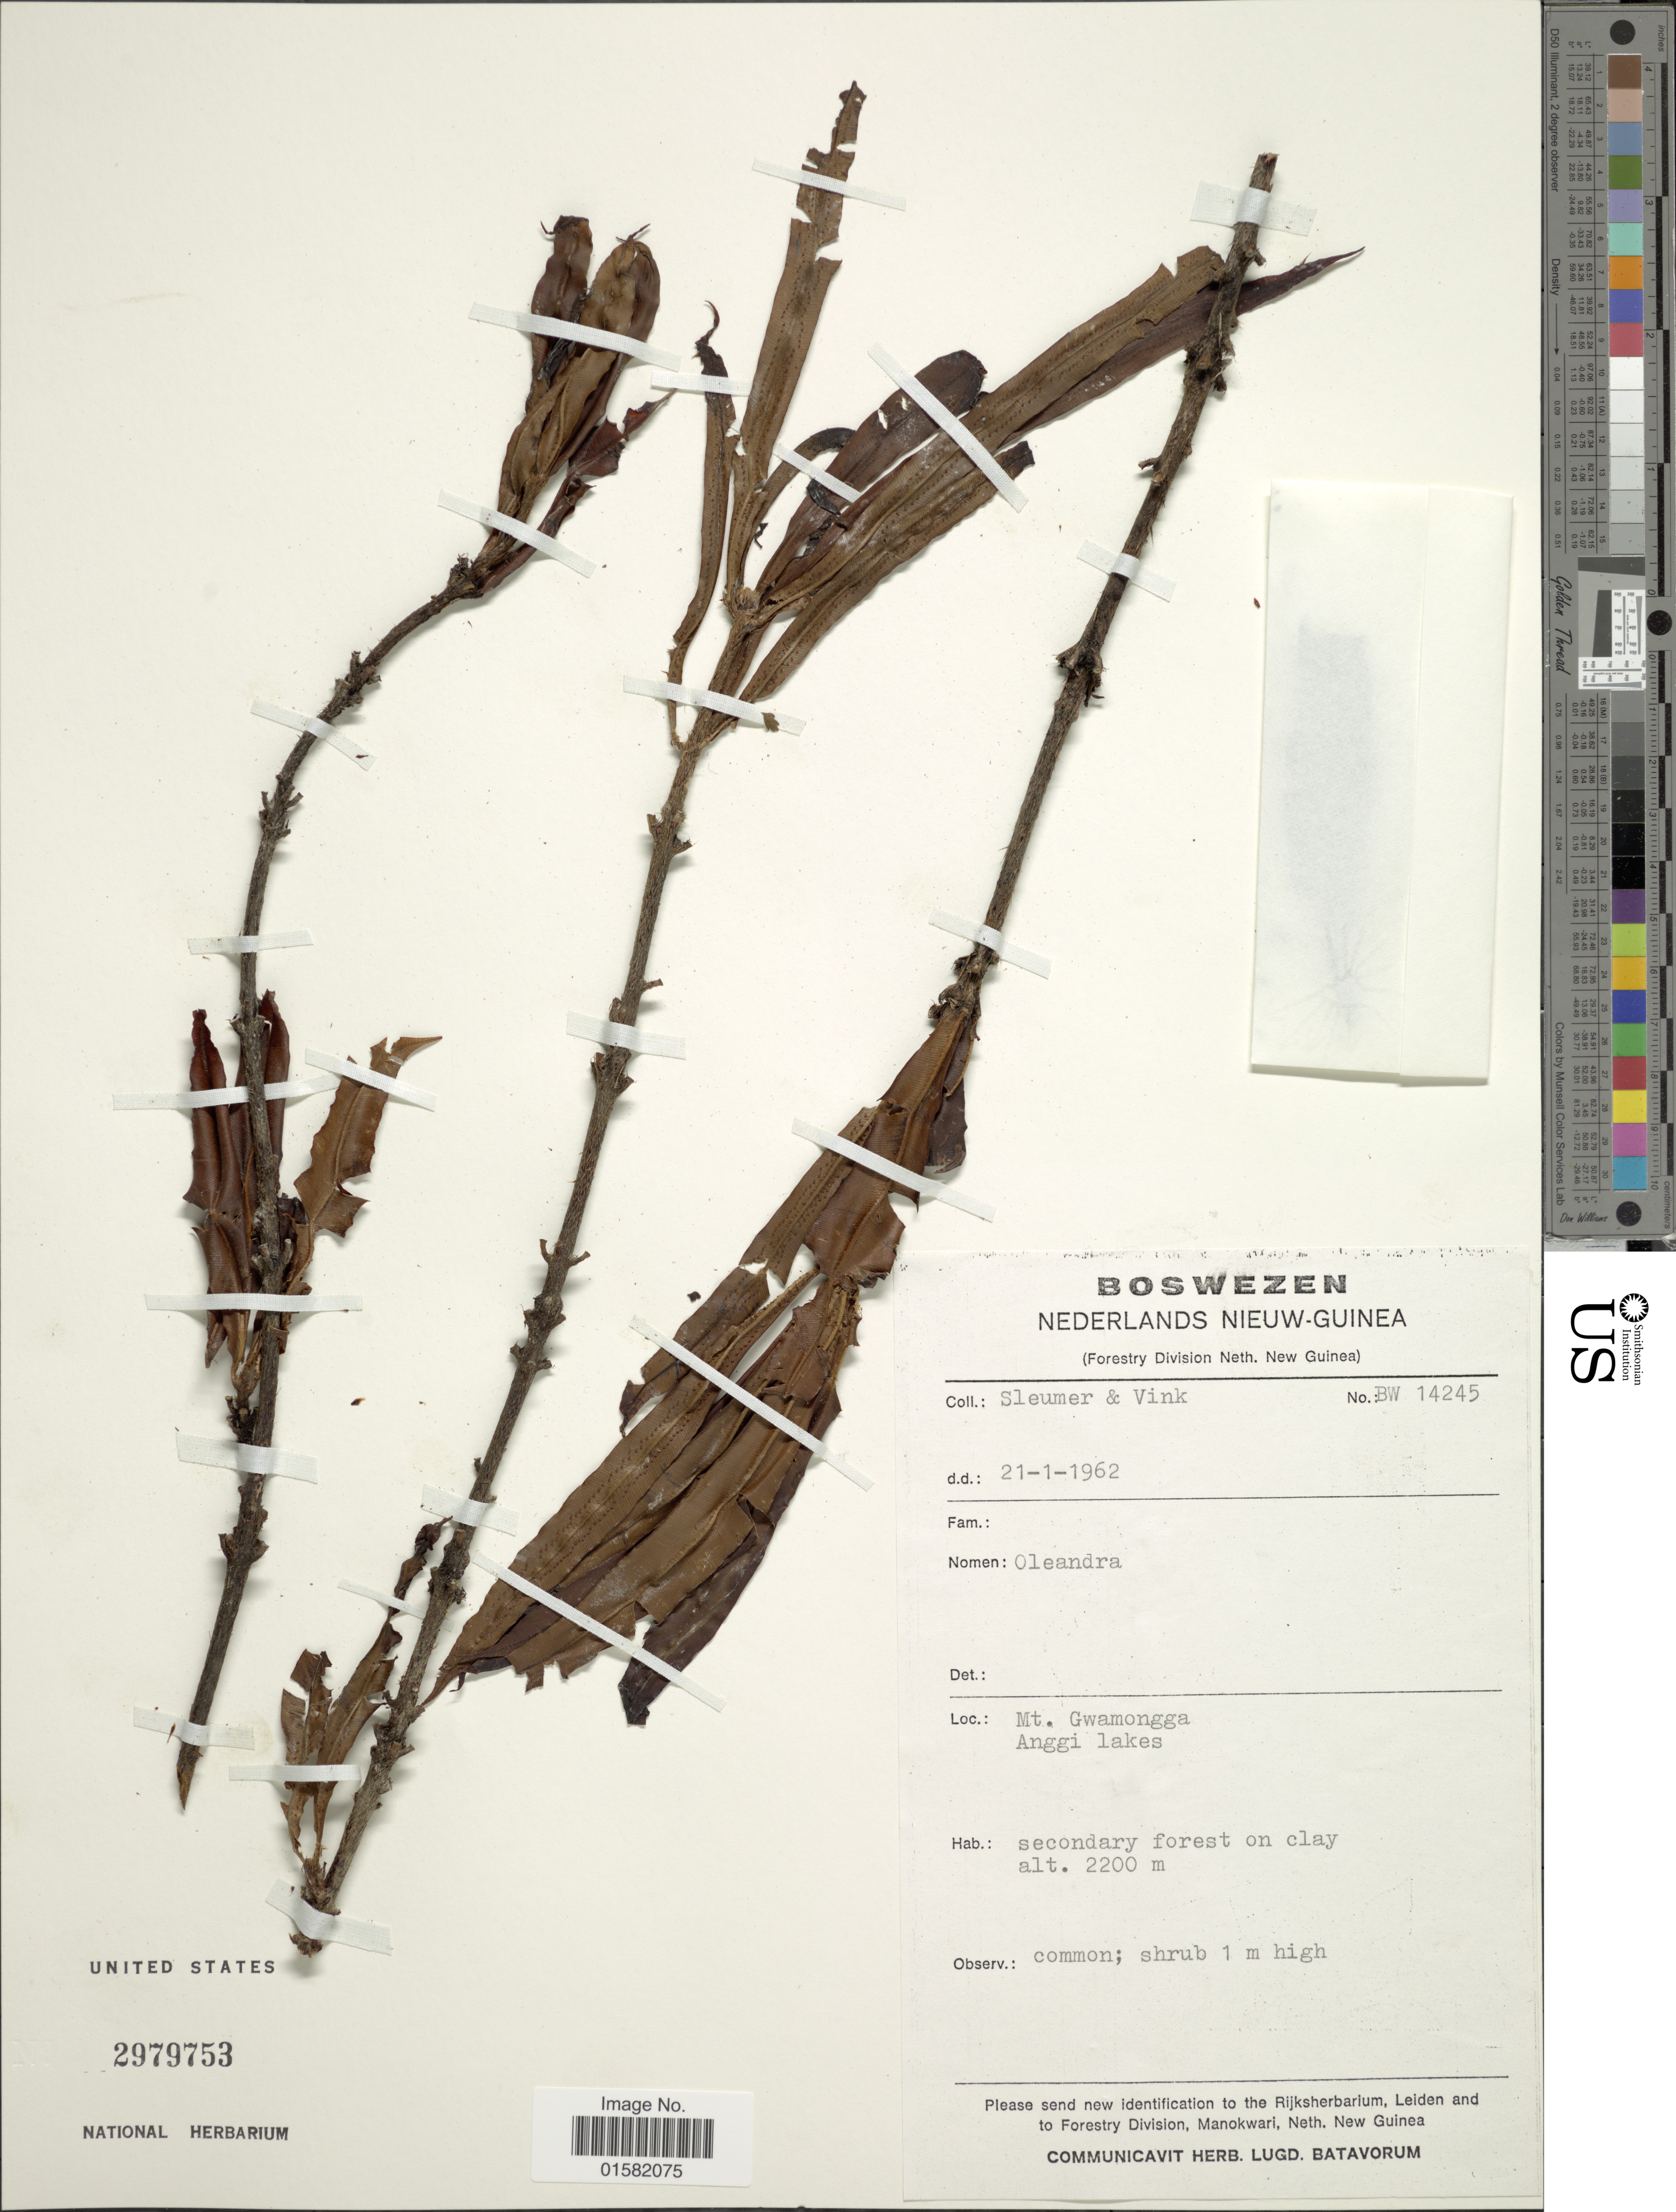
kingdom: Plantae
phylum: Tracheophyta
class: Polypodiopsida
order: Polypodiales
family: Oleandraceae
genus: Oleandra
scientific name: Oleandra sp.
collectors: Sleumer & -. Vink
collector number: BW 14245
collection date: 1962-01-21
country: Indonesia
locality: Mt. Gwamongga Anggi lakes.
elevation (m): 2200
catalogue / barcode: US 2979753